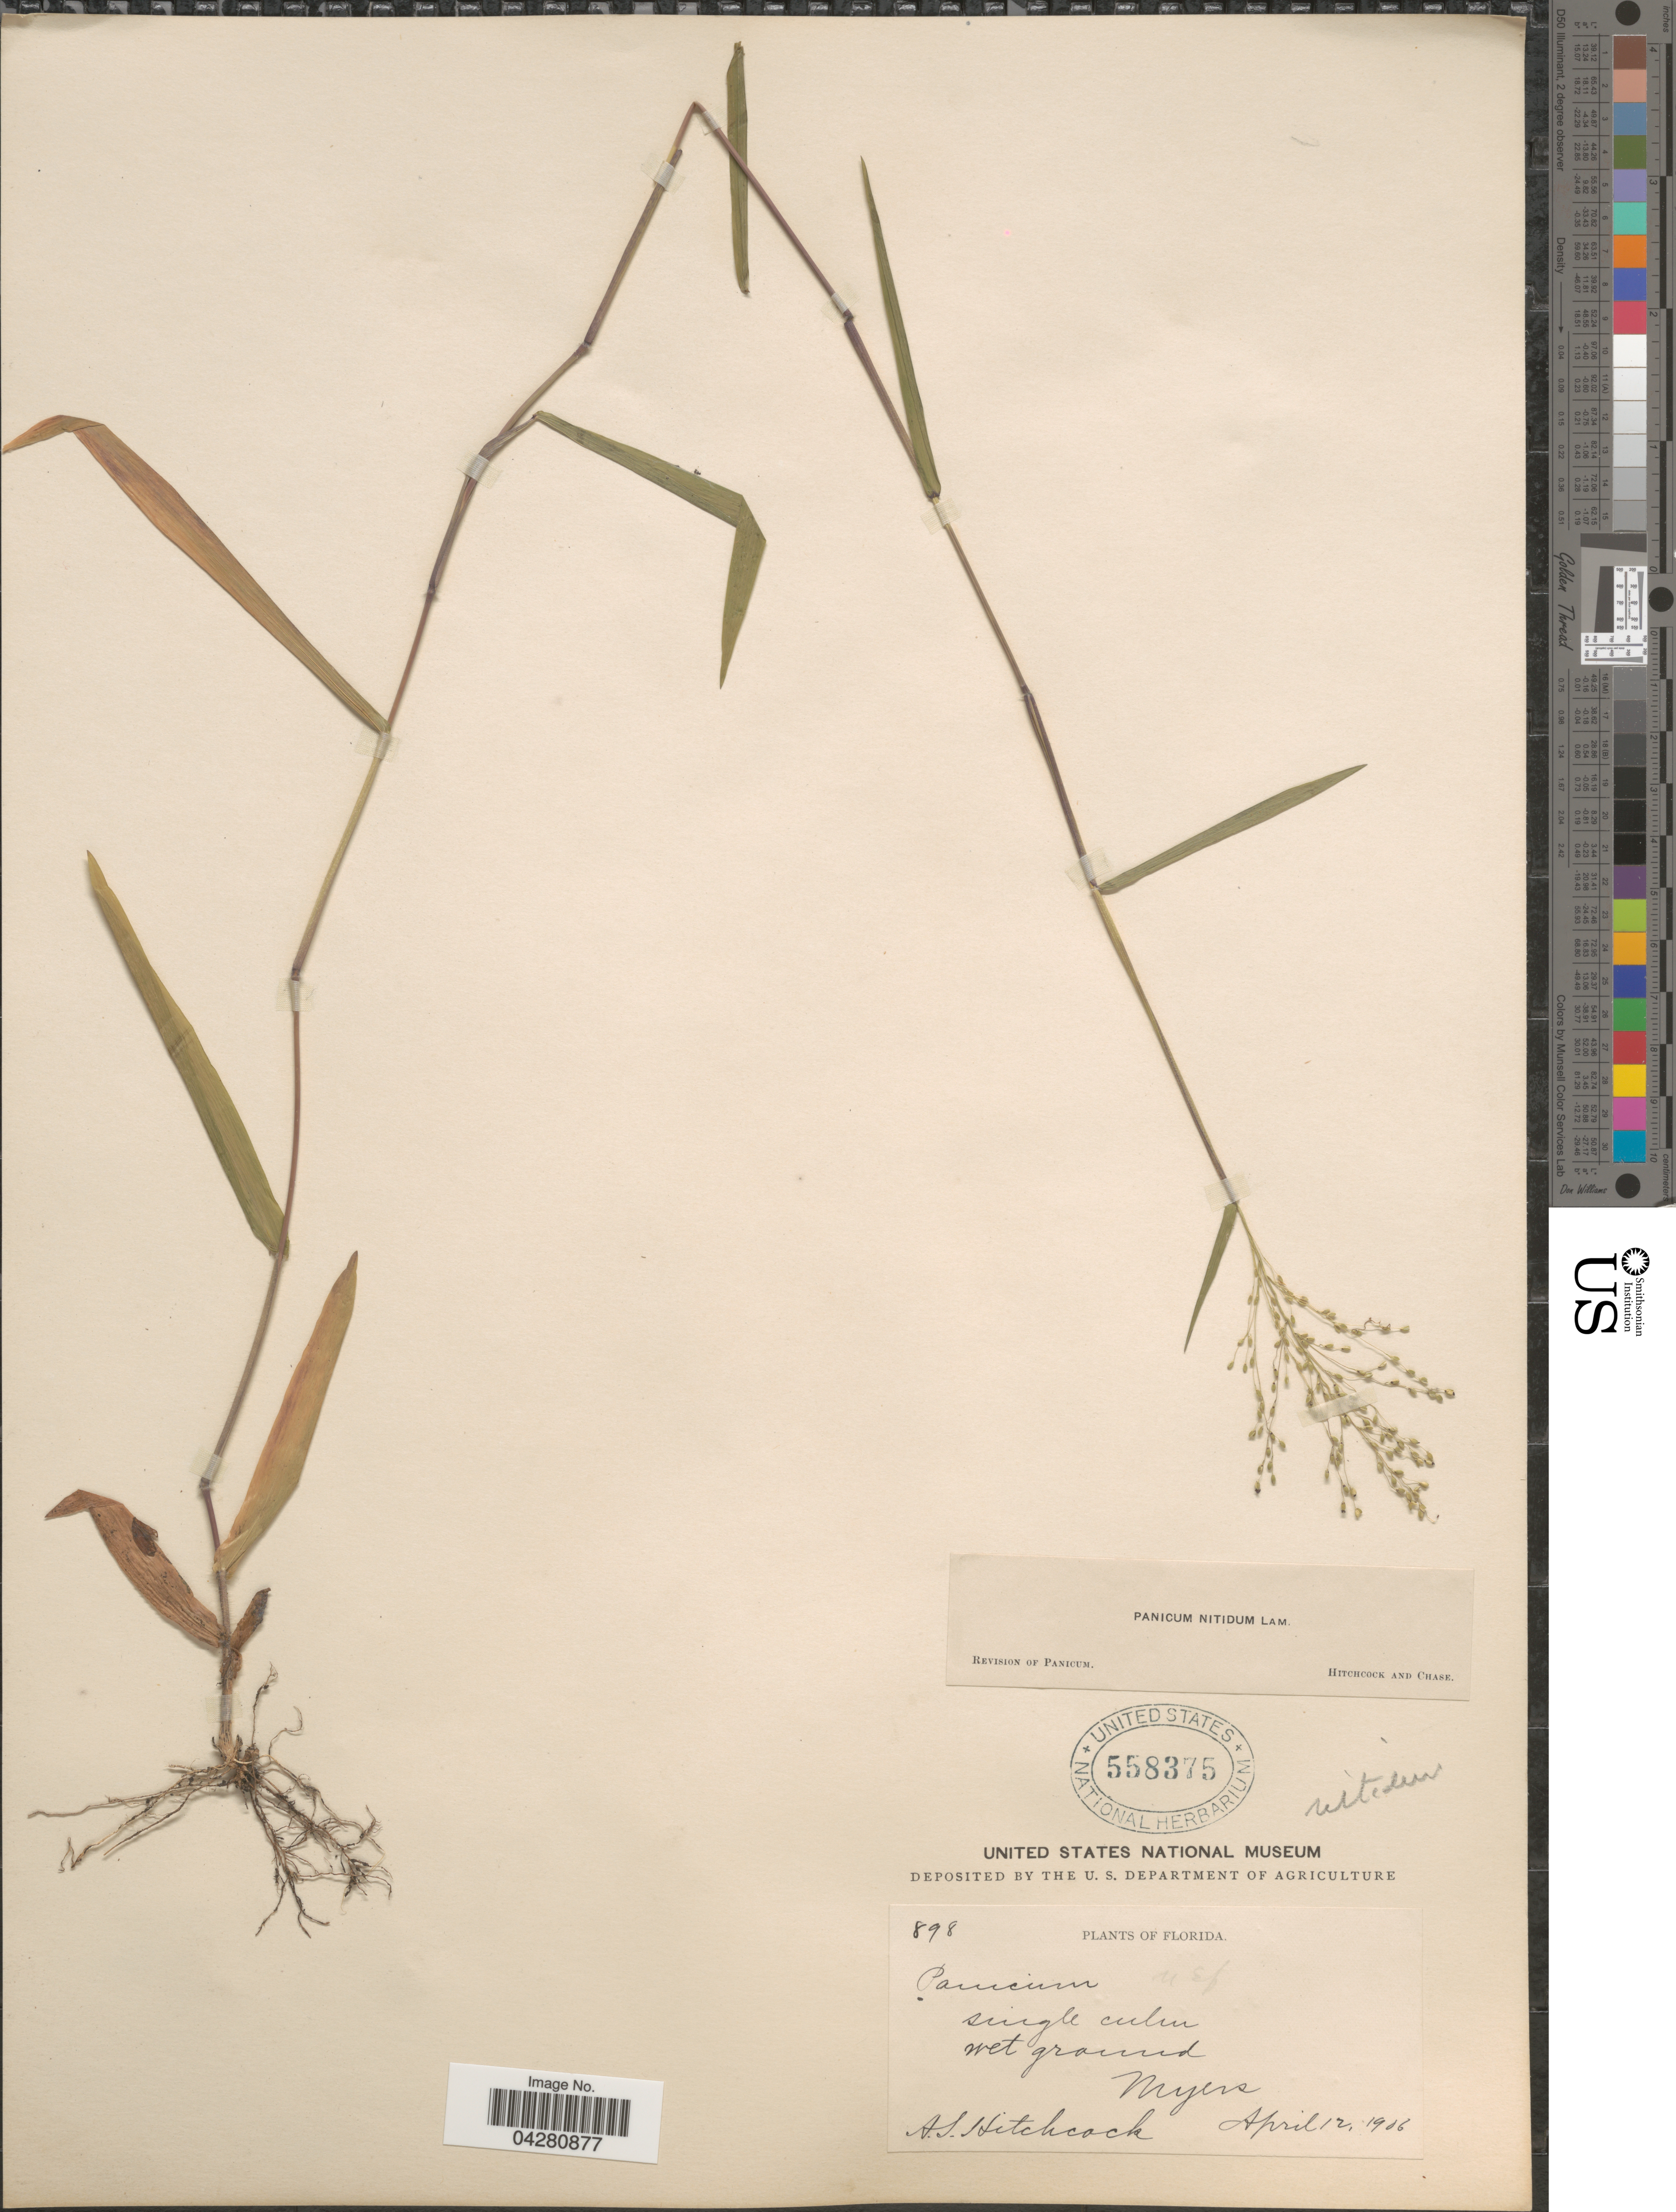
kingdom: Plantae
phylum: Tracheophyta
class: Liliopsida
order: Poales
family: Poaceae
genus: Dichanthelium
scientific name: Dichanthelium dichotomum var. dichotomum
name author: (L.) Gould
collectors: A. S. Hitchcock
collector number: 898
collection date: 1906-04-12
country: United States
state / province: Florida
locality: Single culm. Wet ground. Myers.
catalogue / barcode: US 558375